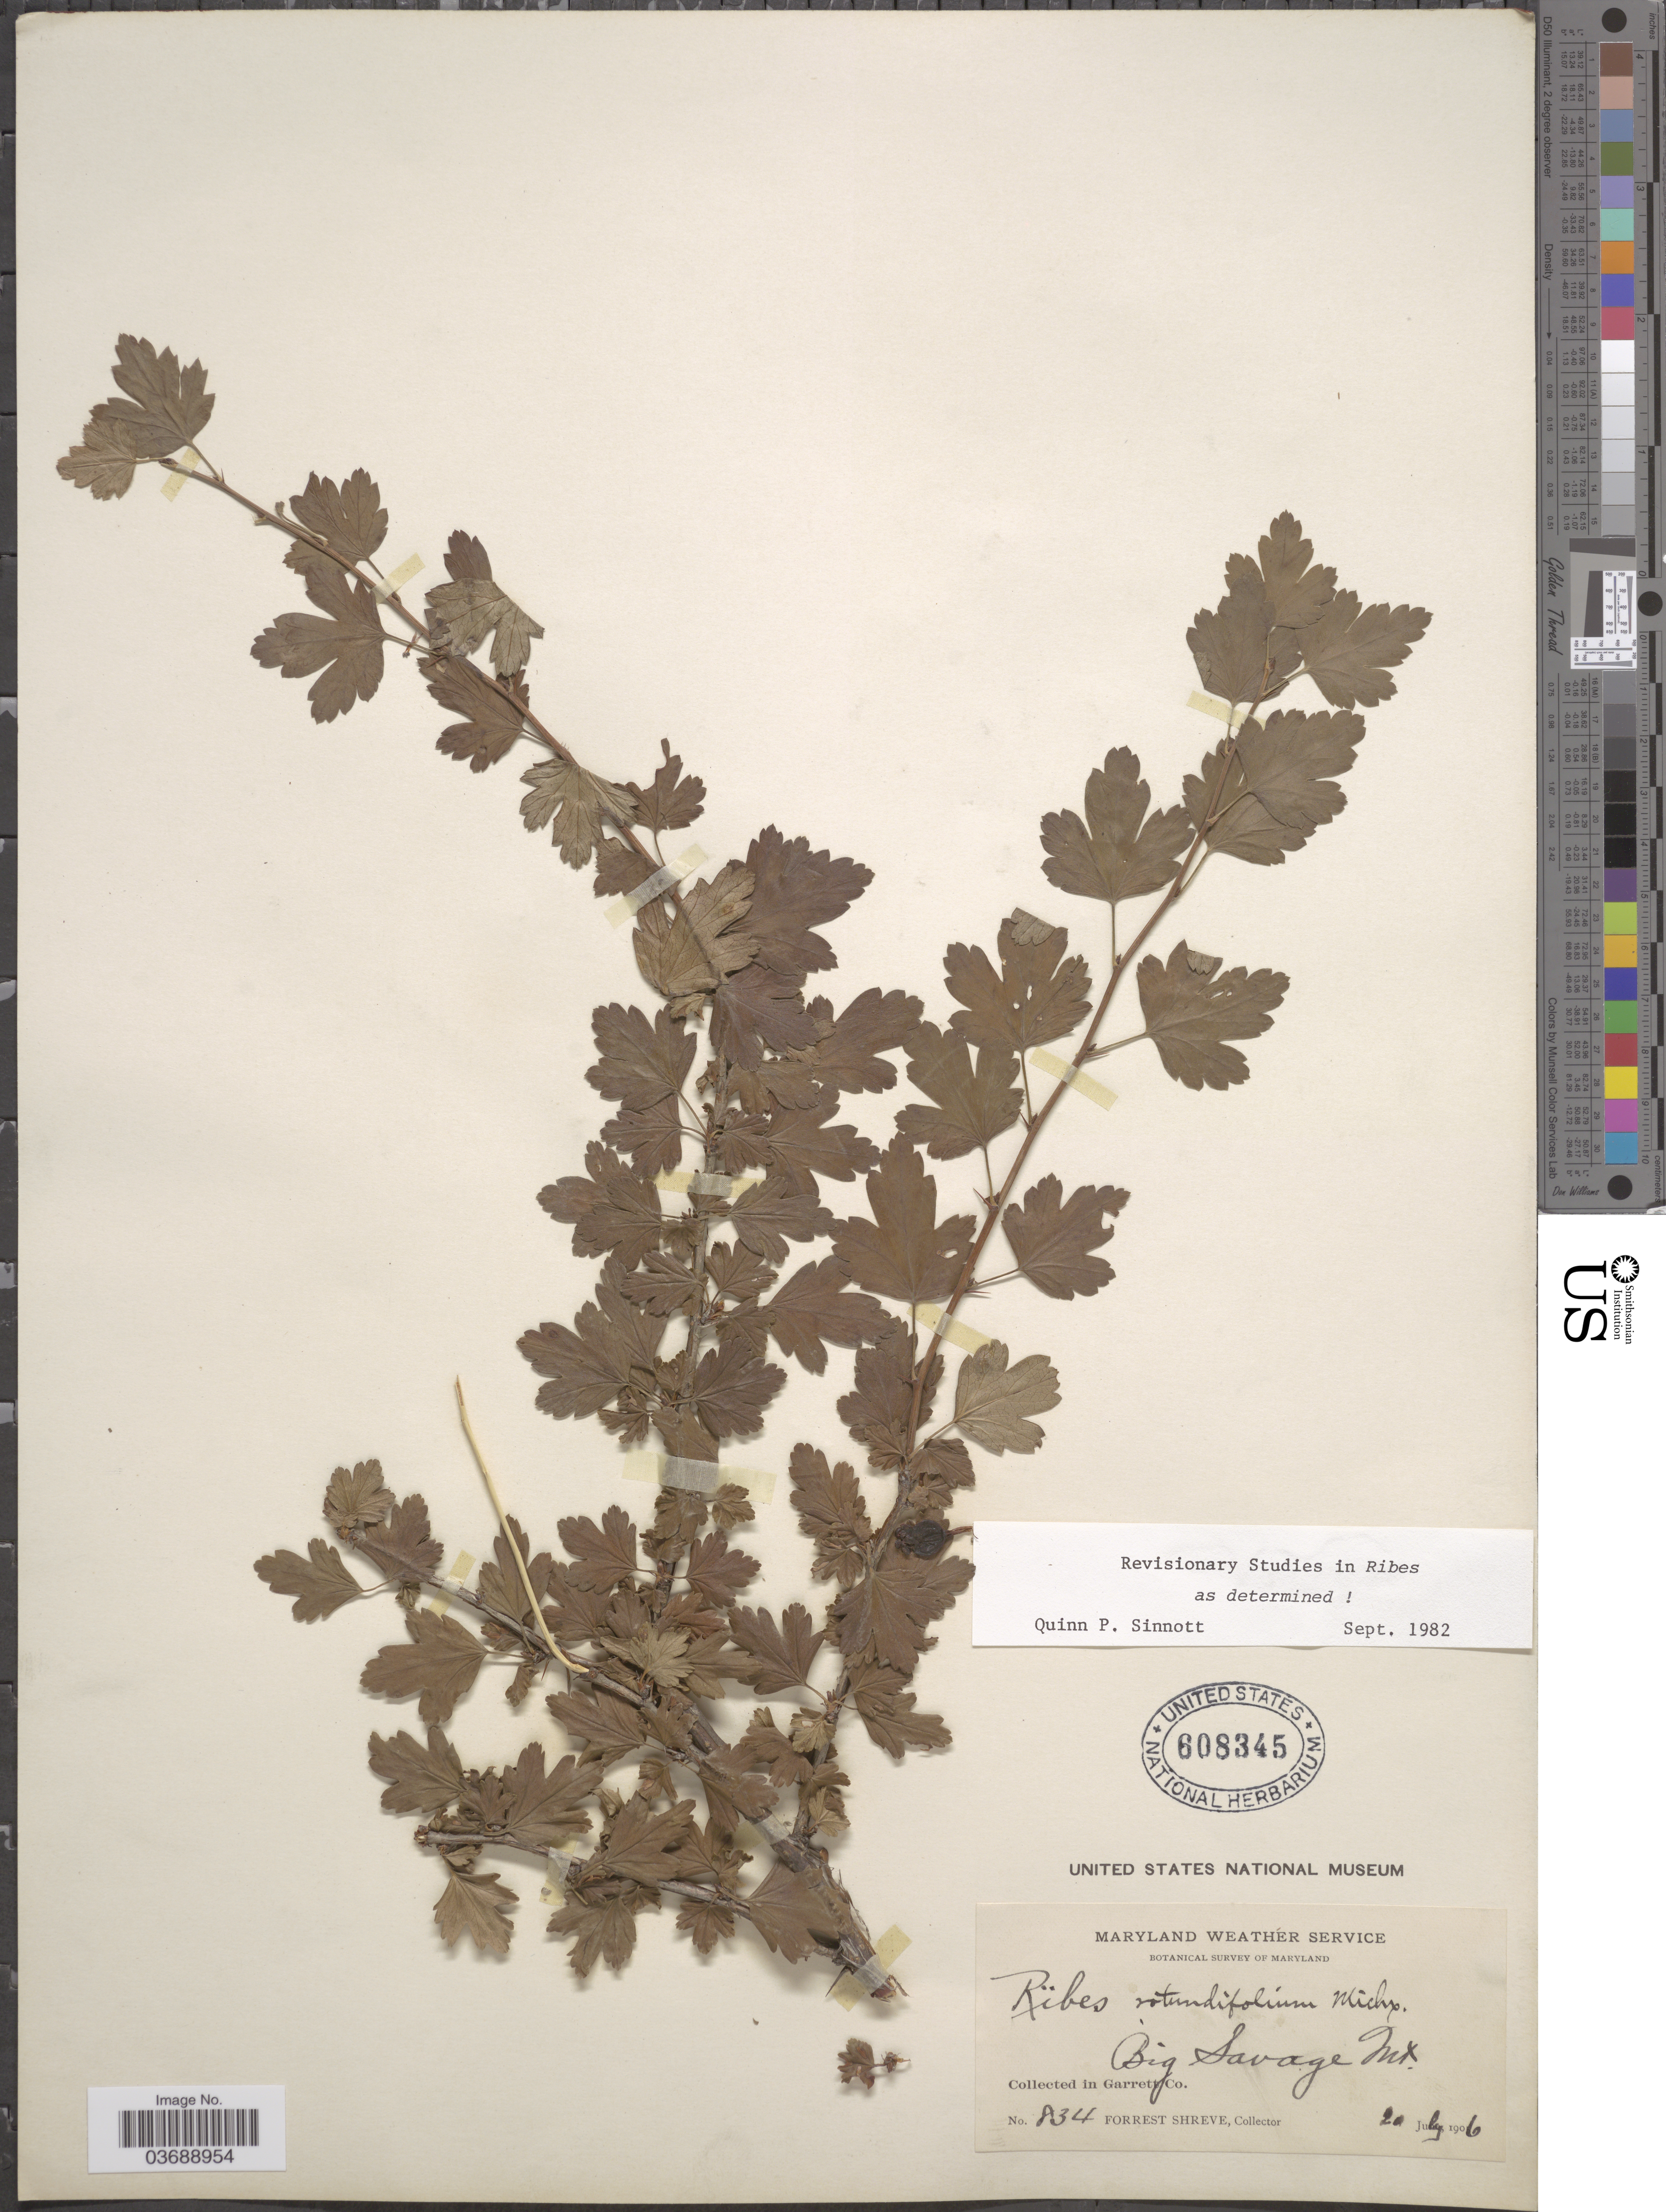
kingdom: Plantae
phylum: Tracheophyta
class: Magnoliopsida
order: Saxifragales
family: Grossulariaceae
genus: Ribes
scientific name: Ribes rotundifolium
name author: Michx.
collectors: F. Shreve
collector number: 834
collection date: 1906-07-20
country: United States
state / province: Maryland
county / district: Garrett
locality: Big Savage Mts. In Garrett Co.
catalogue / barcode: US 608345